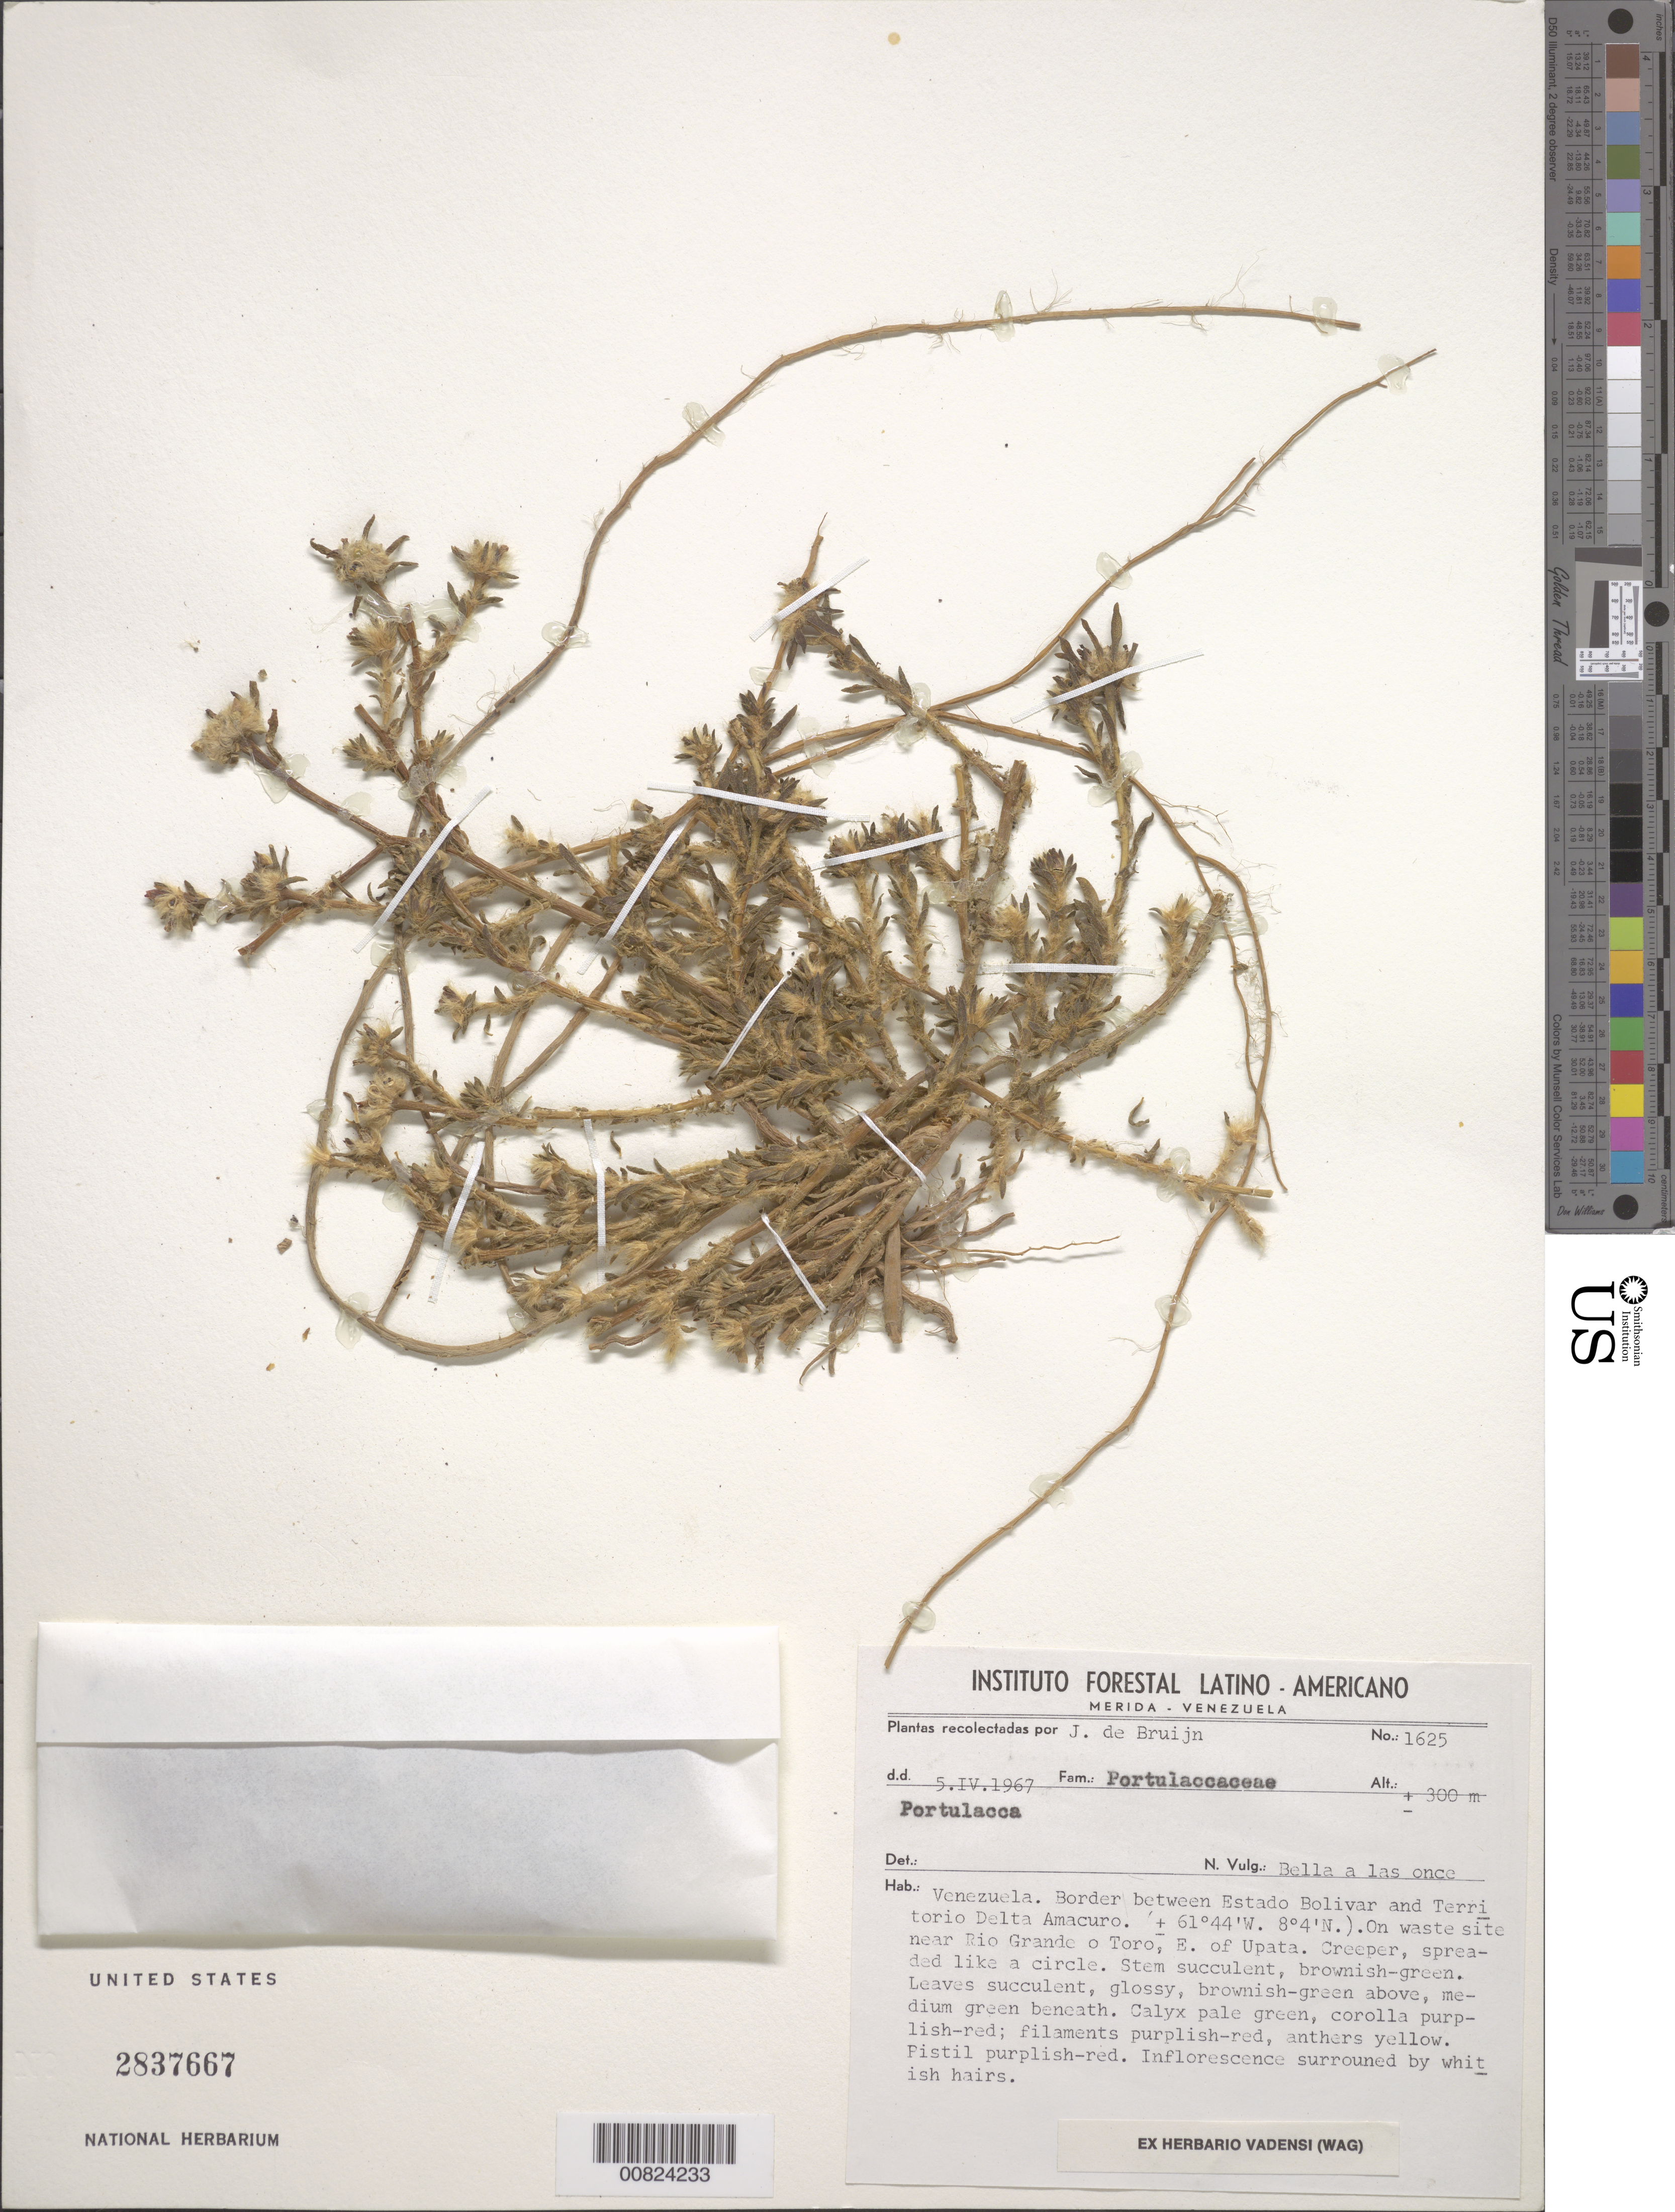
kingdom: Plantae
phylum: Tracheophyta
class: Magnoliopsida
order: Caryophyllales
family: Portulacaceae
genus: Portulaca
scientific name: Portulaca sp.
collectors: J. Bruijn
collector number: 1625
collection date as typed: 5-Apr-67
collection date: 1967-04-05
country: Venezuela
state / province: Bolívar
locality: Estado Bolívar and Territorío Delta Amacuro border, near Río Grande o Toro, E of Upata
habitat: Waste side near river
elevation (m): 300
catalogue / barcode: US 2837667